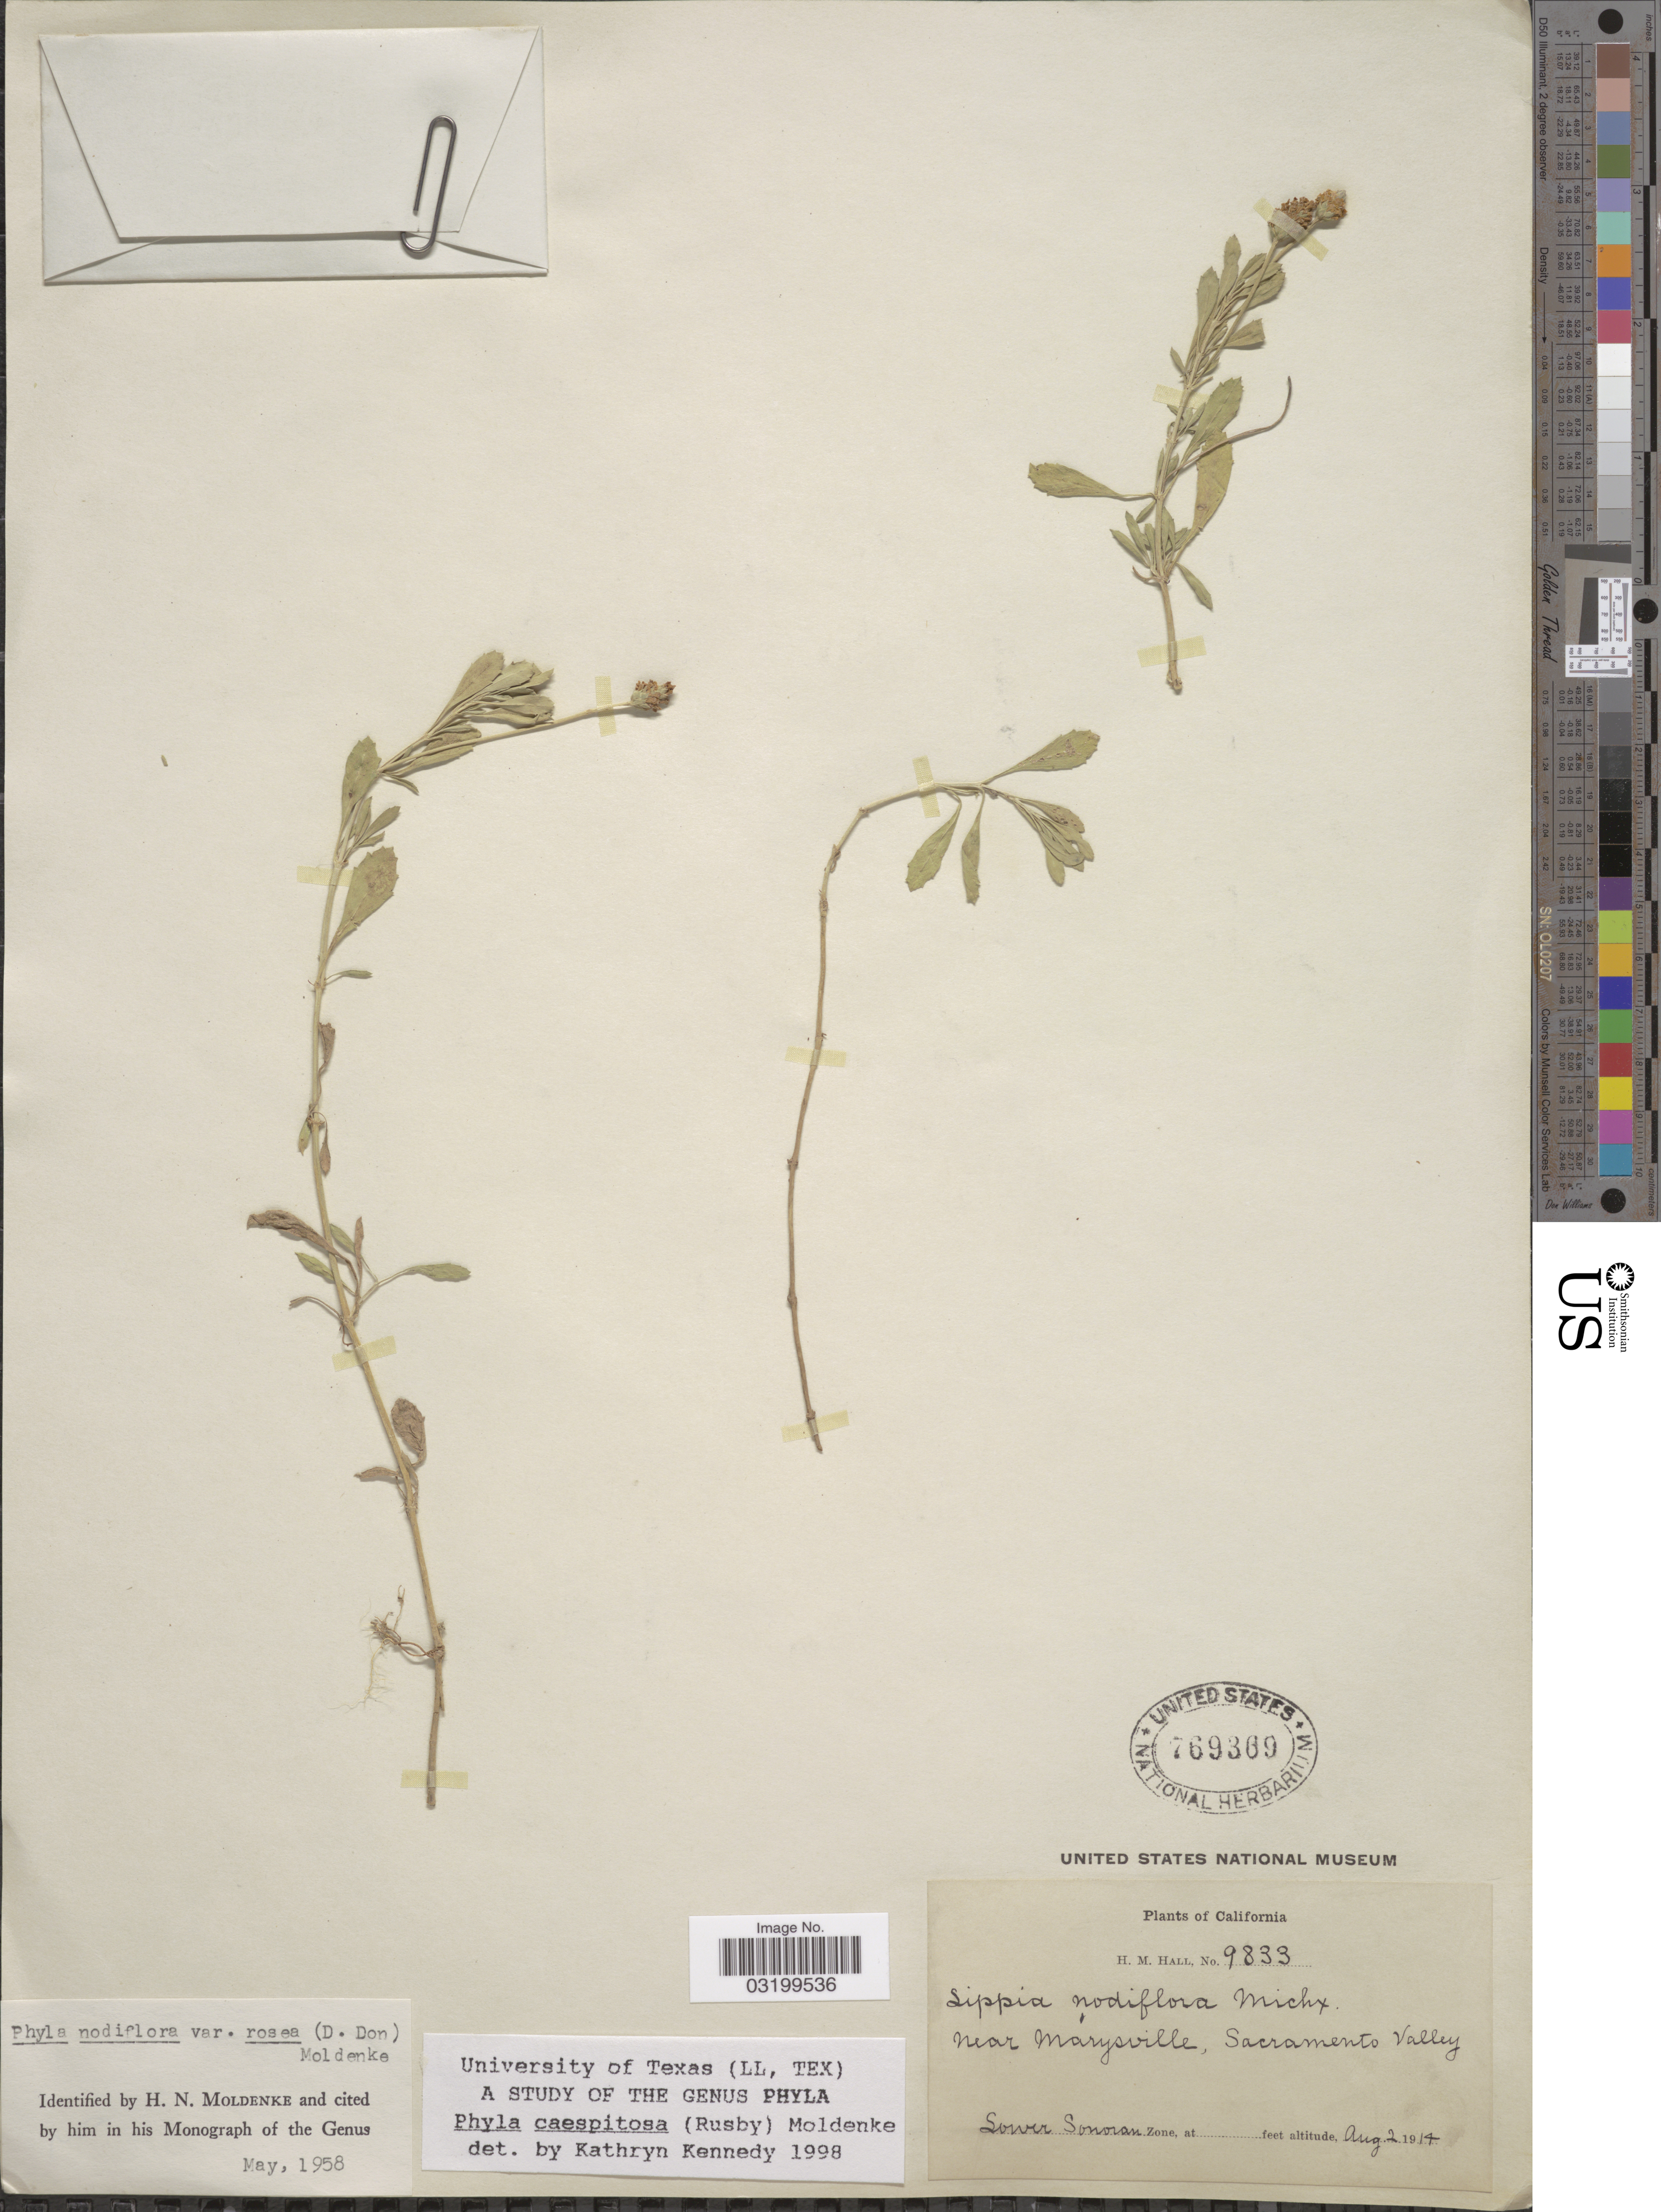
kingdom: Plantae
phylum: Tracheophyta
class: Magnoliopsida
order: Lamiales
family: Verbenaceae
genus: Phyla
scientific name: Phyla caespitosa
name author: (Rusby) Moldenke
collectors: H. M. Hall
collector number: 9833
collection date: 1914-08-02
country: United States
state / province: California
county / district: Sacramento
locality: Near Marysville, Sacramento Valley. Lower Sonoran Zone.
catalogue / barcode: US 769369